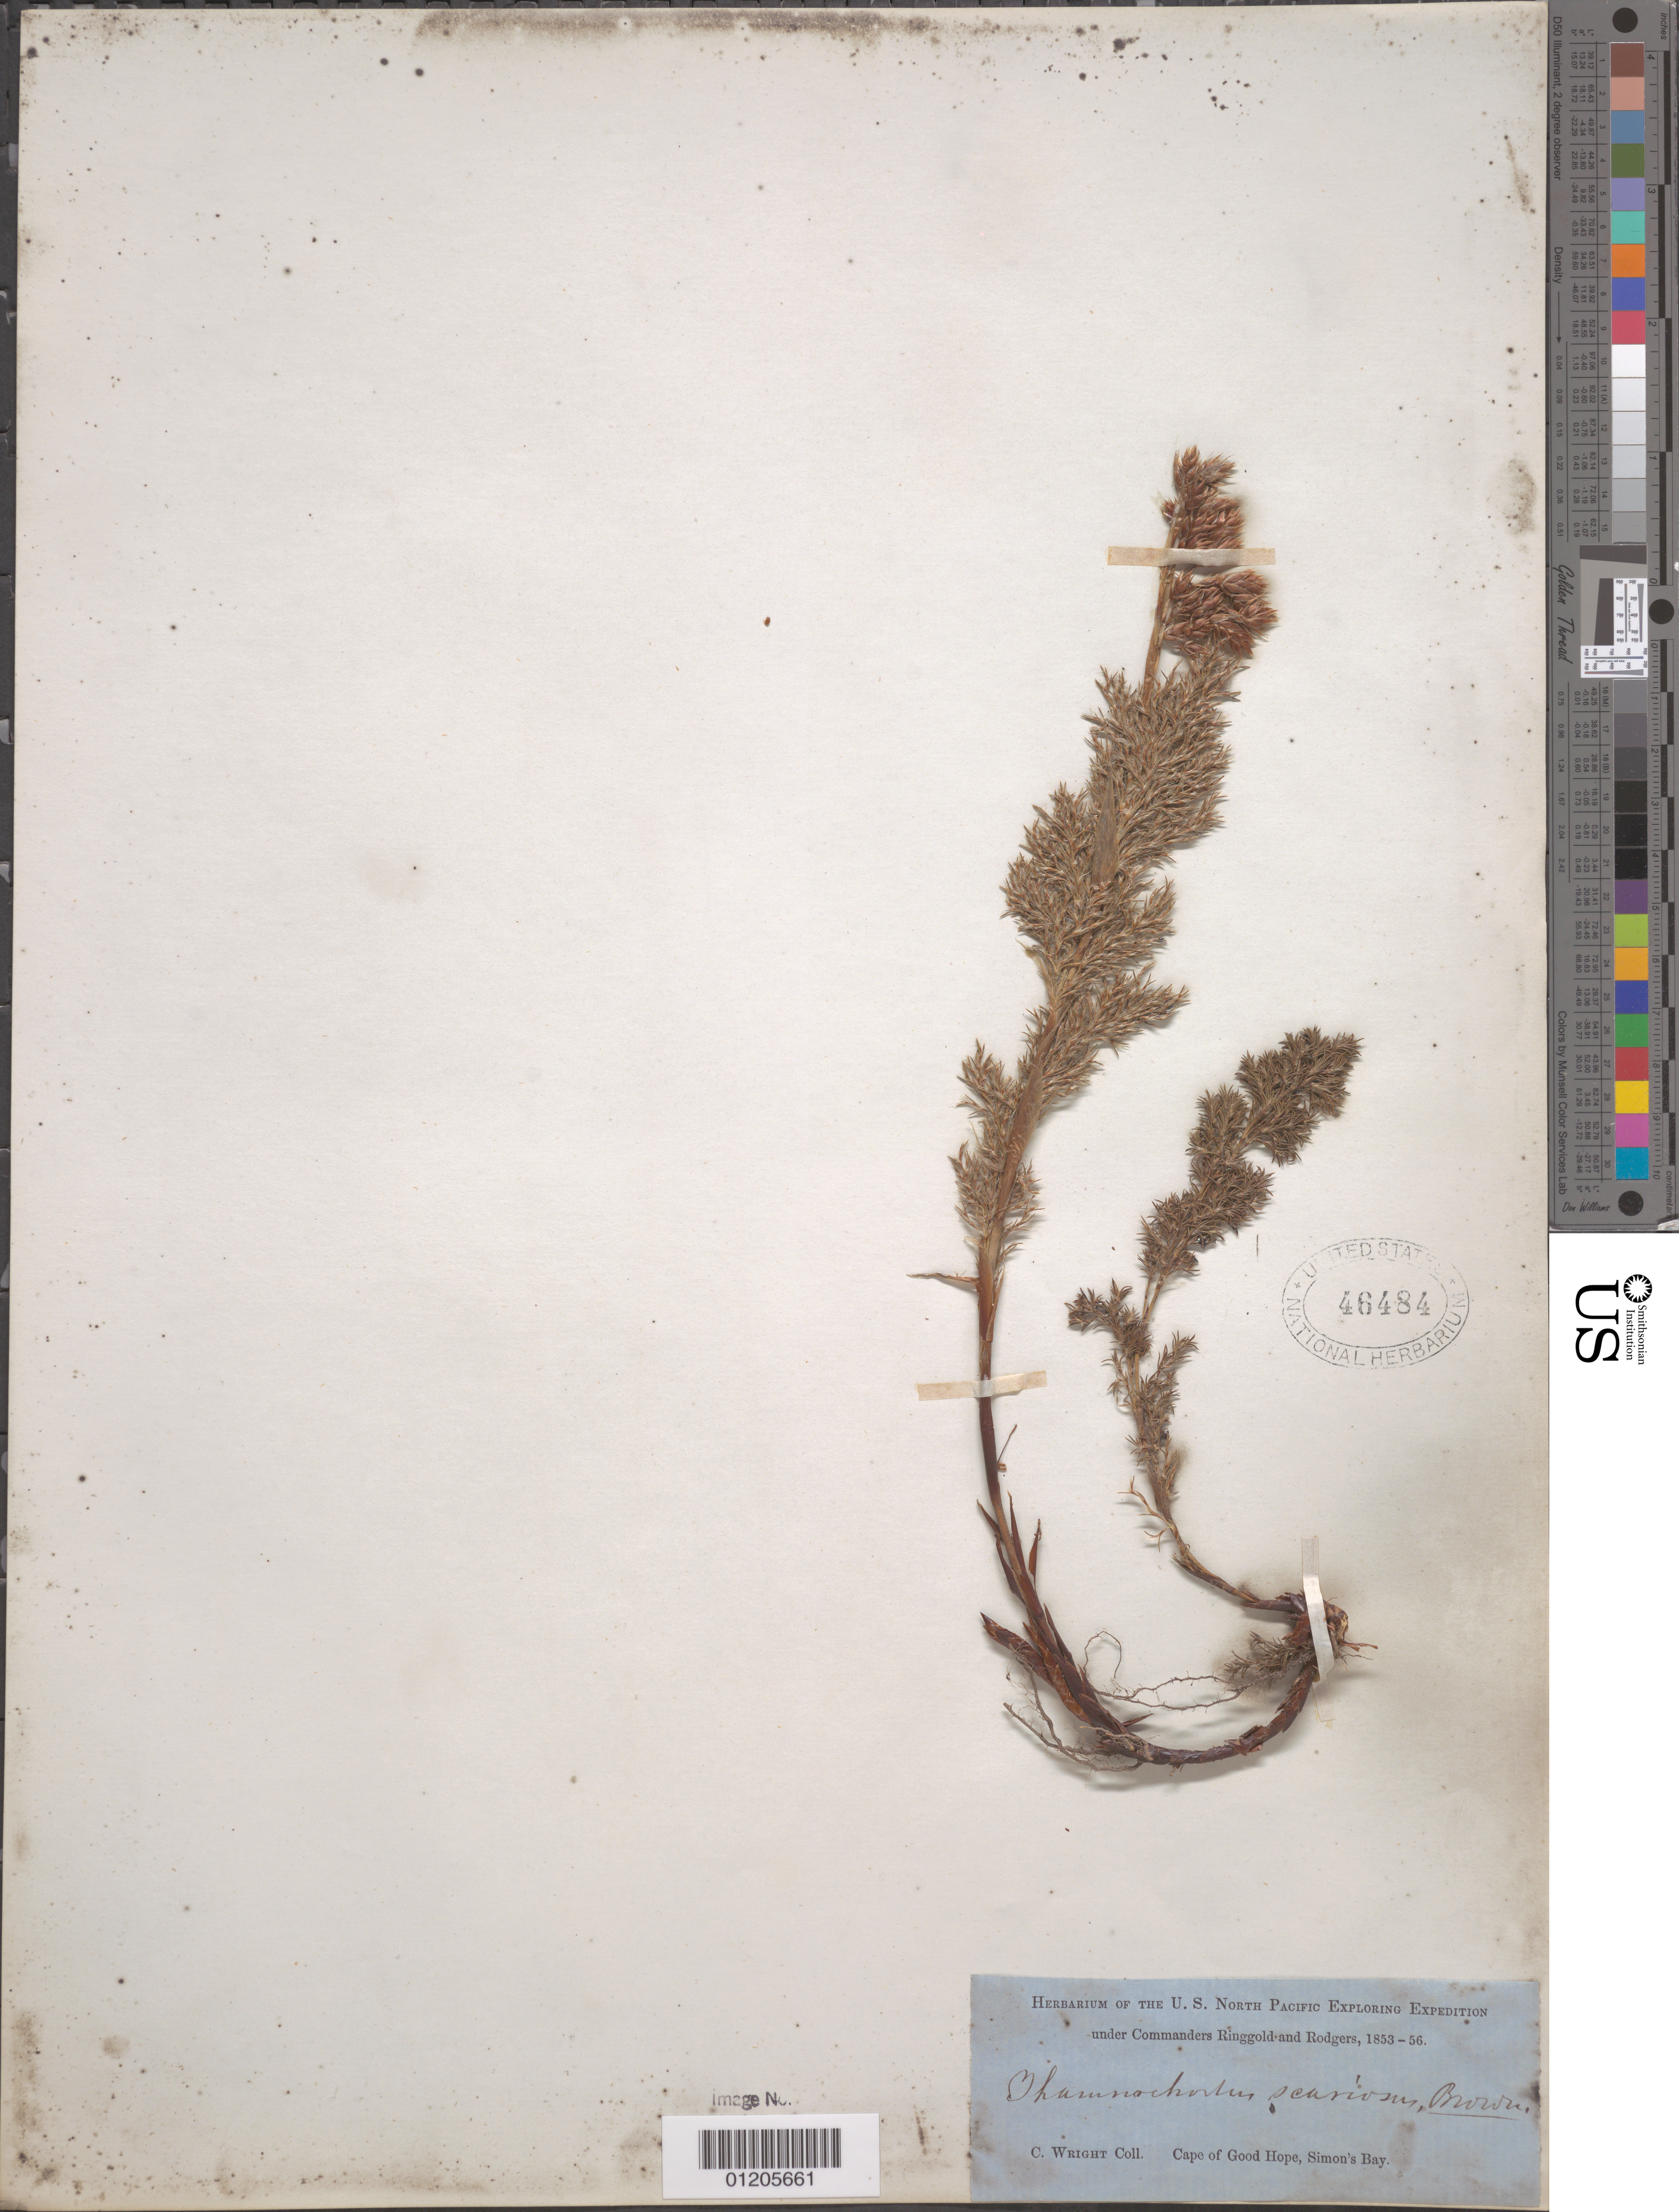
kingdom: Plantae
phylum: Tracheophyta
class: Liliopsida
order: Poales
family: Restionaceae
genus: Thamnochortus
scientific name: Thamnochortus scariosus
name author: R. Br.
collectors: C. Wright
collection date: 1853/1856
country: South Africa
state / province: Western Cape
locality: Cape of Good Hope, Simon's Bay.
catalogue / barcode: US 46484